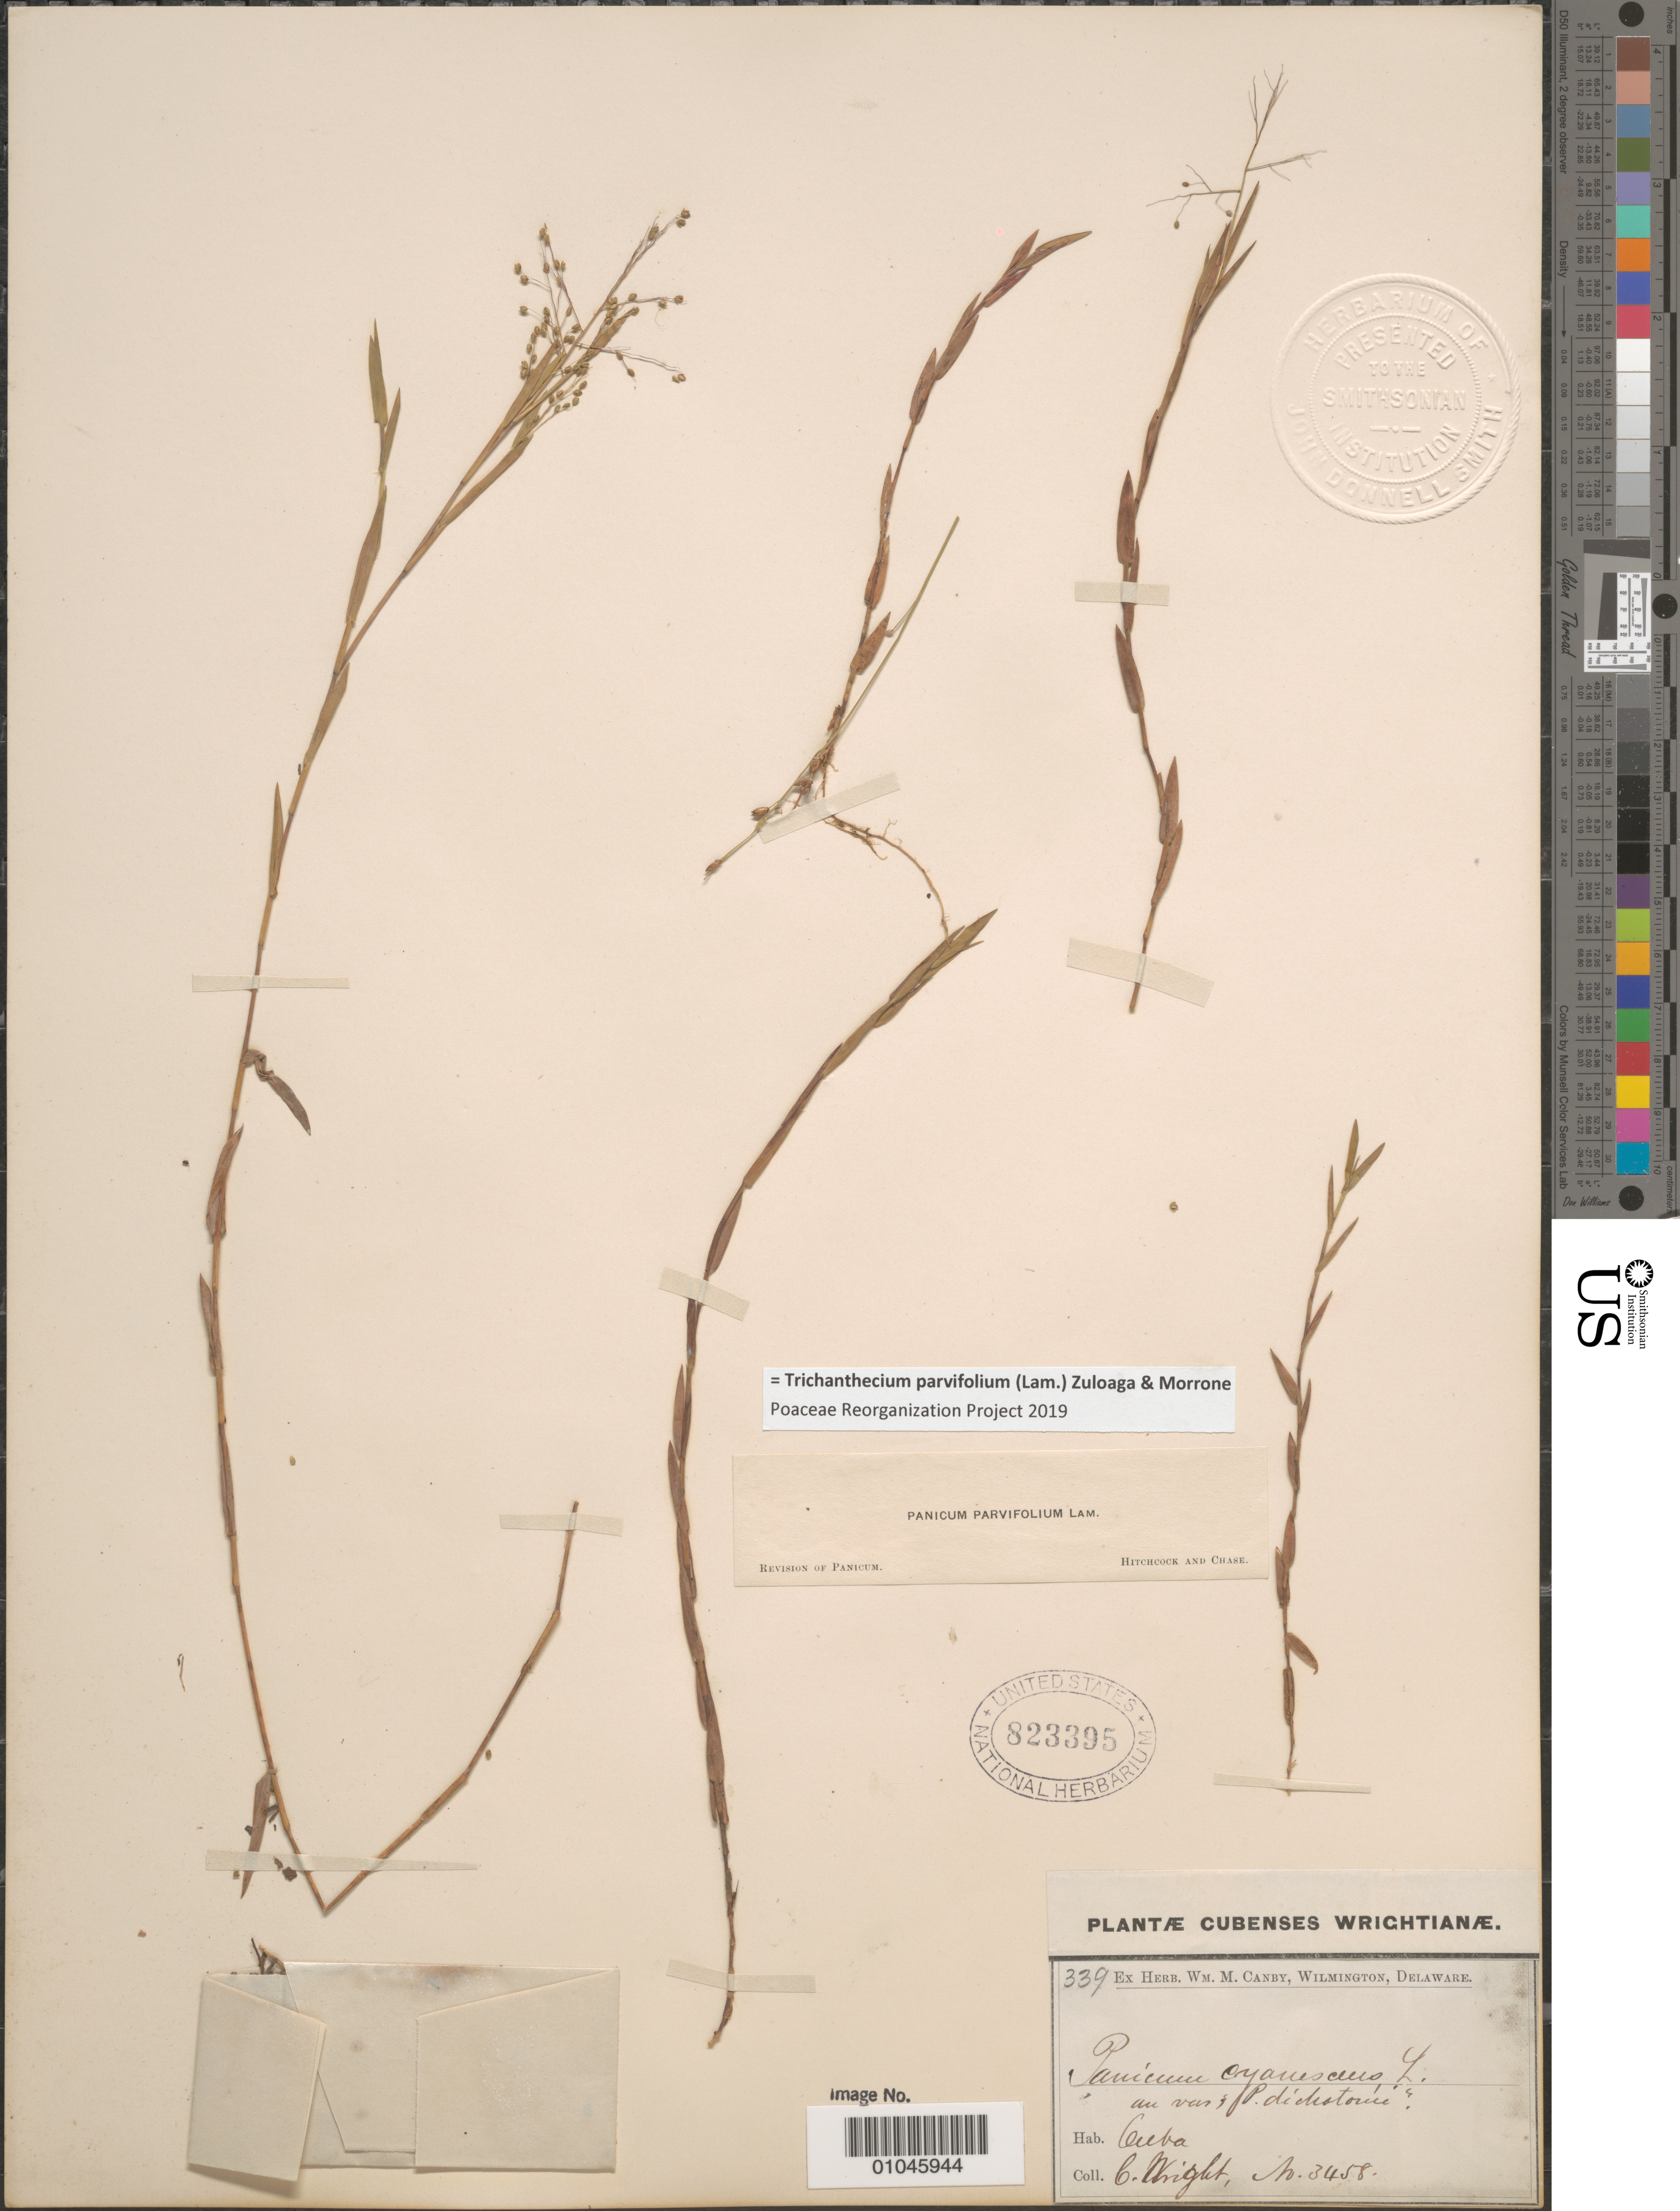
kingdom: Plantae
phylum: Tracheophyta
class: Liliopsida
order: Poales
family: Poaceae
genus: Panicum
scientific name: Panicum parvifolium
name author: Lam.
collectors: C. Wright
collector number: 3458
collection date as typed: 1800 to 1899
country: Cuba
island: Cuba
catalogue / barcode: US 823395